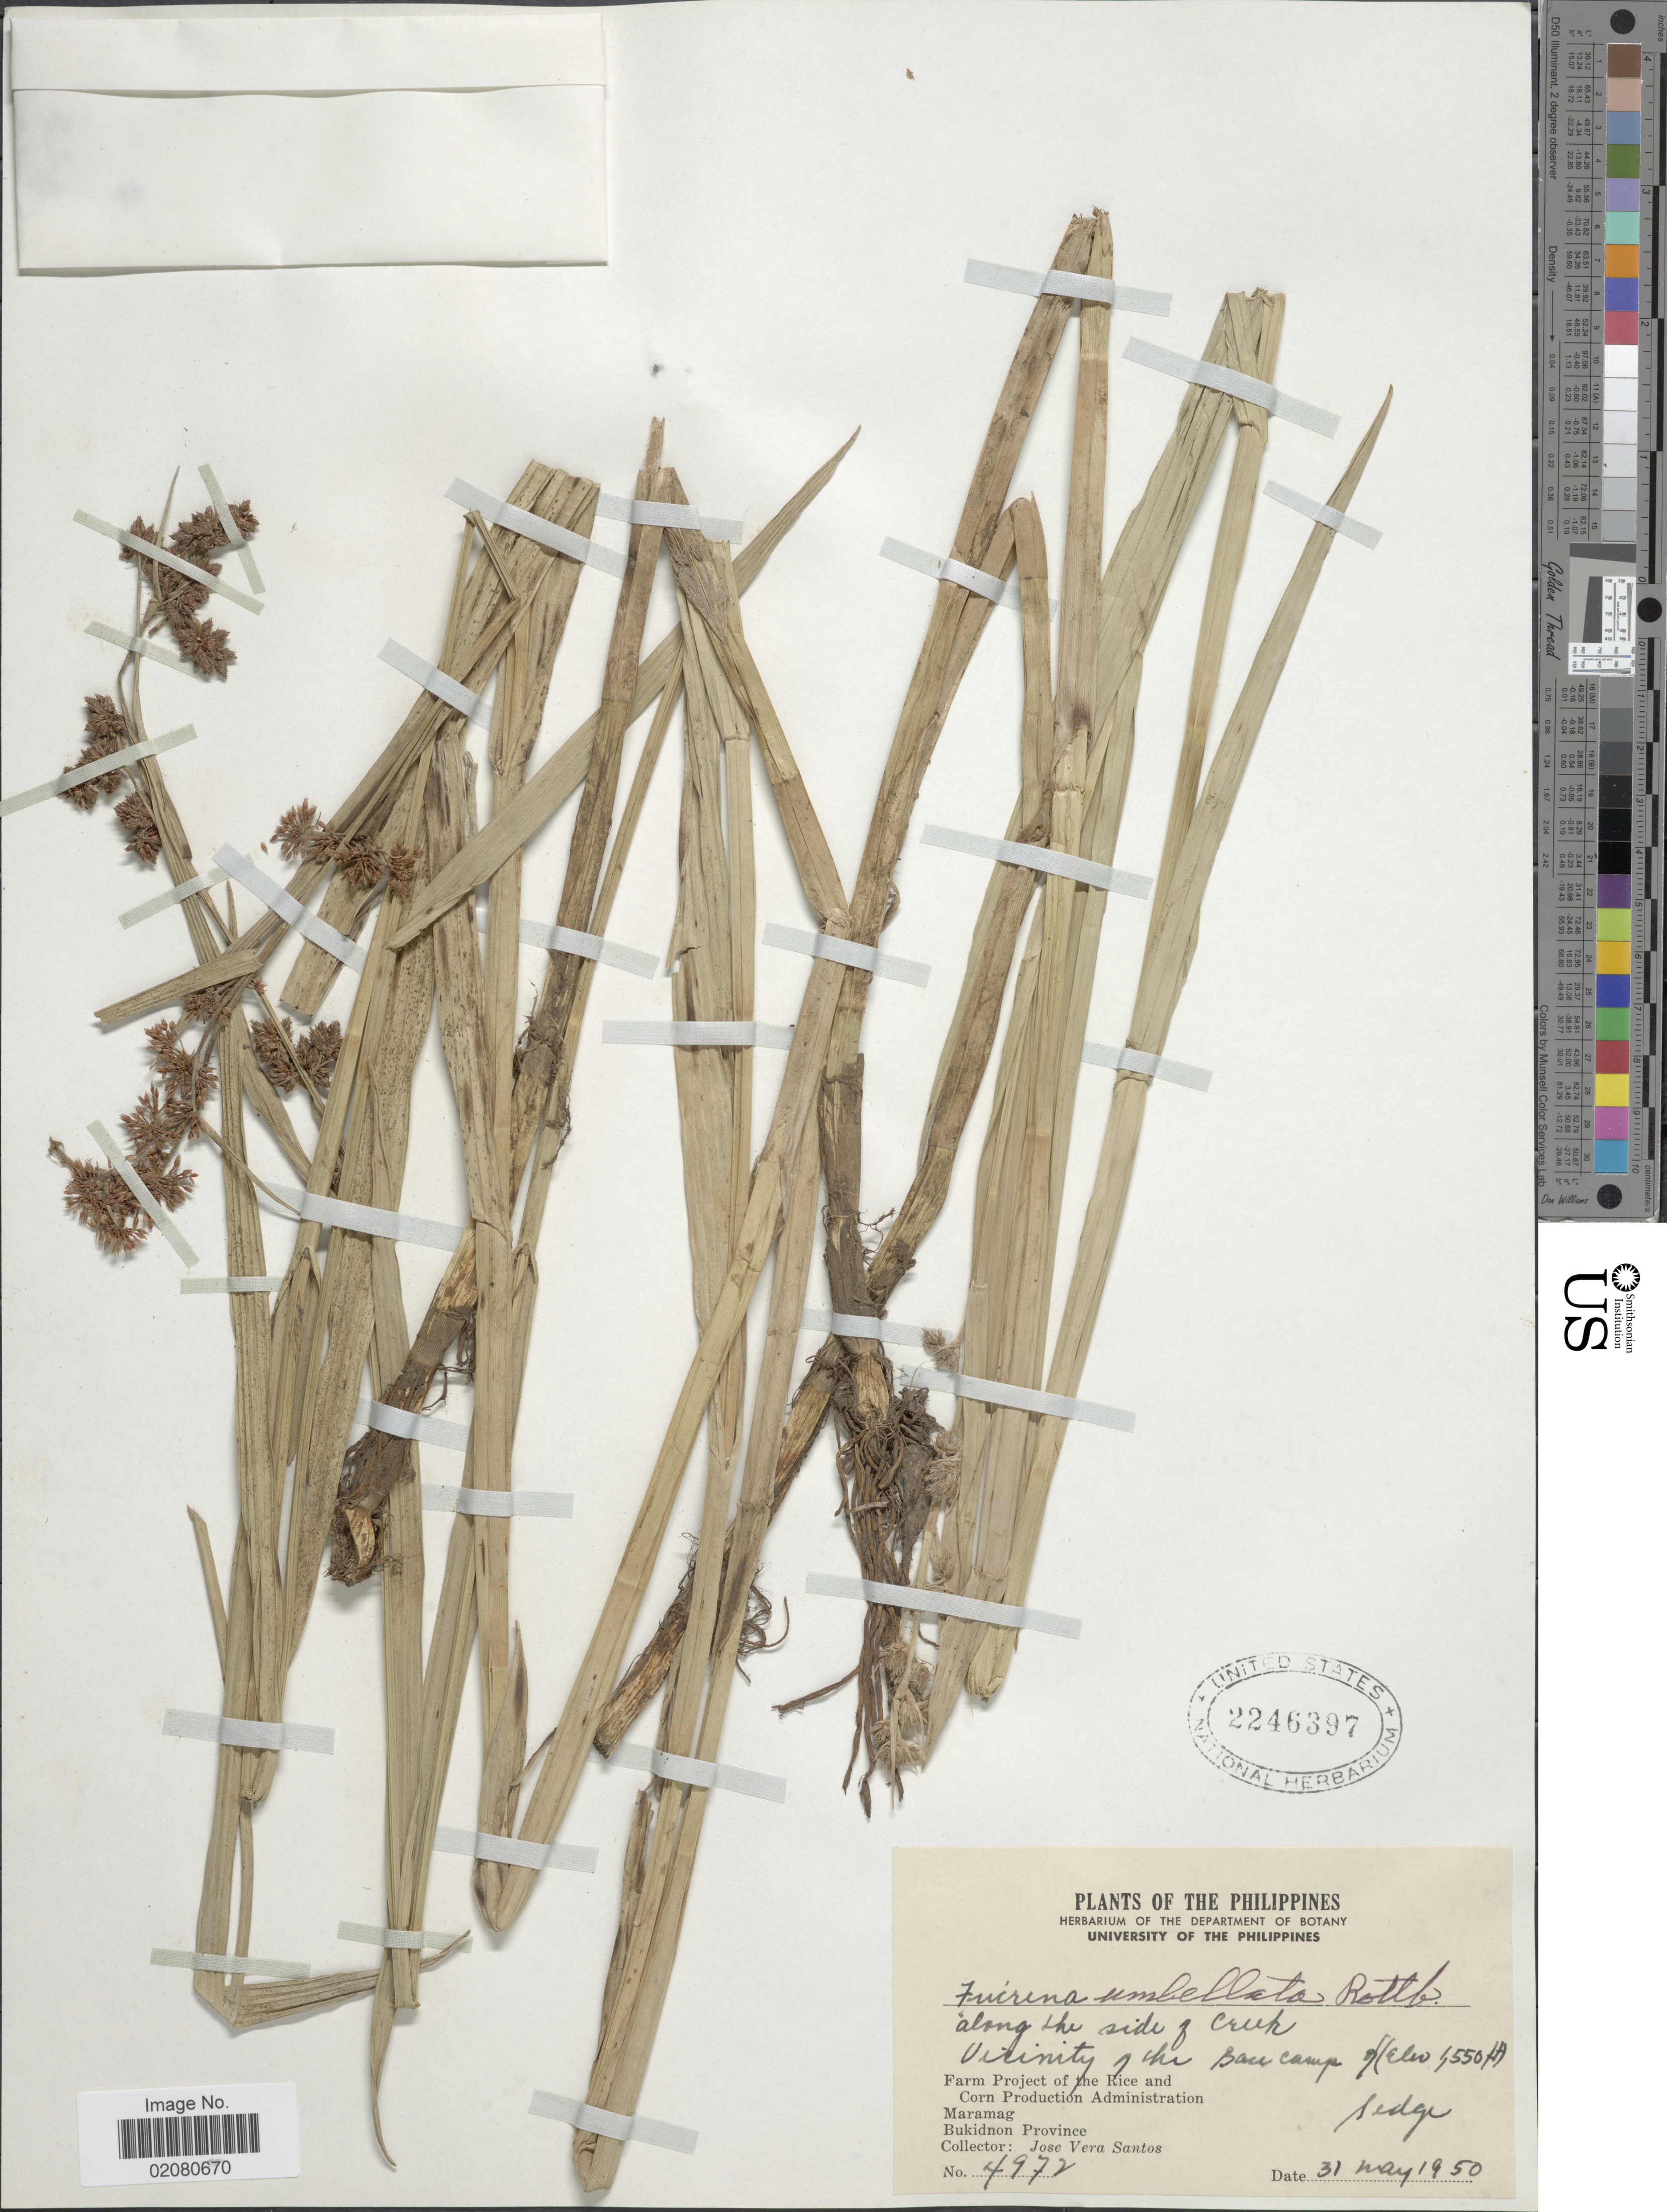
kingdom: Plantae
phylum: Tracheophyta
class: Liliopsida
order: Poales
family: Cyperaceae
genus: Fuirena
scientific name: Fuirena umbellata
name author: Rottb.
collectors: J. Santos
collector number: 4972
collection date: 1950-05-31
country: Philippines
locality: Along the side of Creek. Vicinity of the Ban camp, Farm Project of the Rice and Corn Production Administration. Maramag, Bukidnon Province.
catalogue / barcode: US 2246397